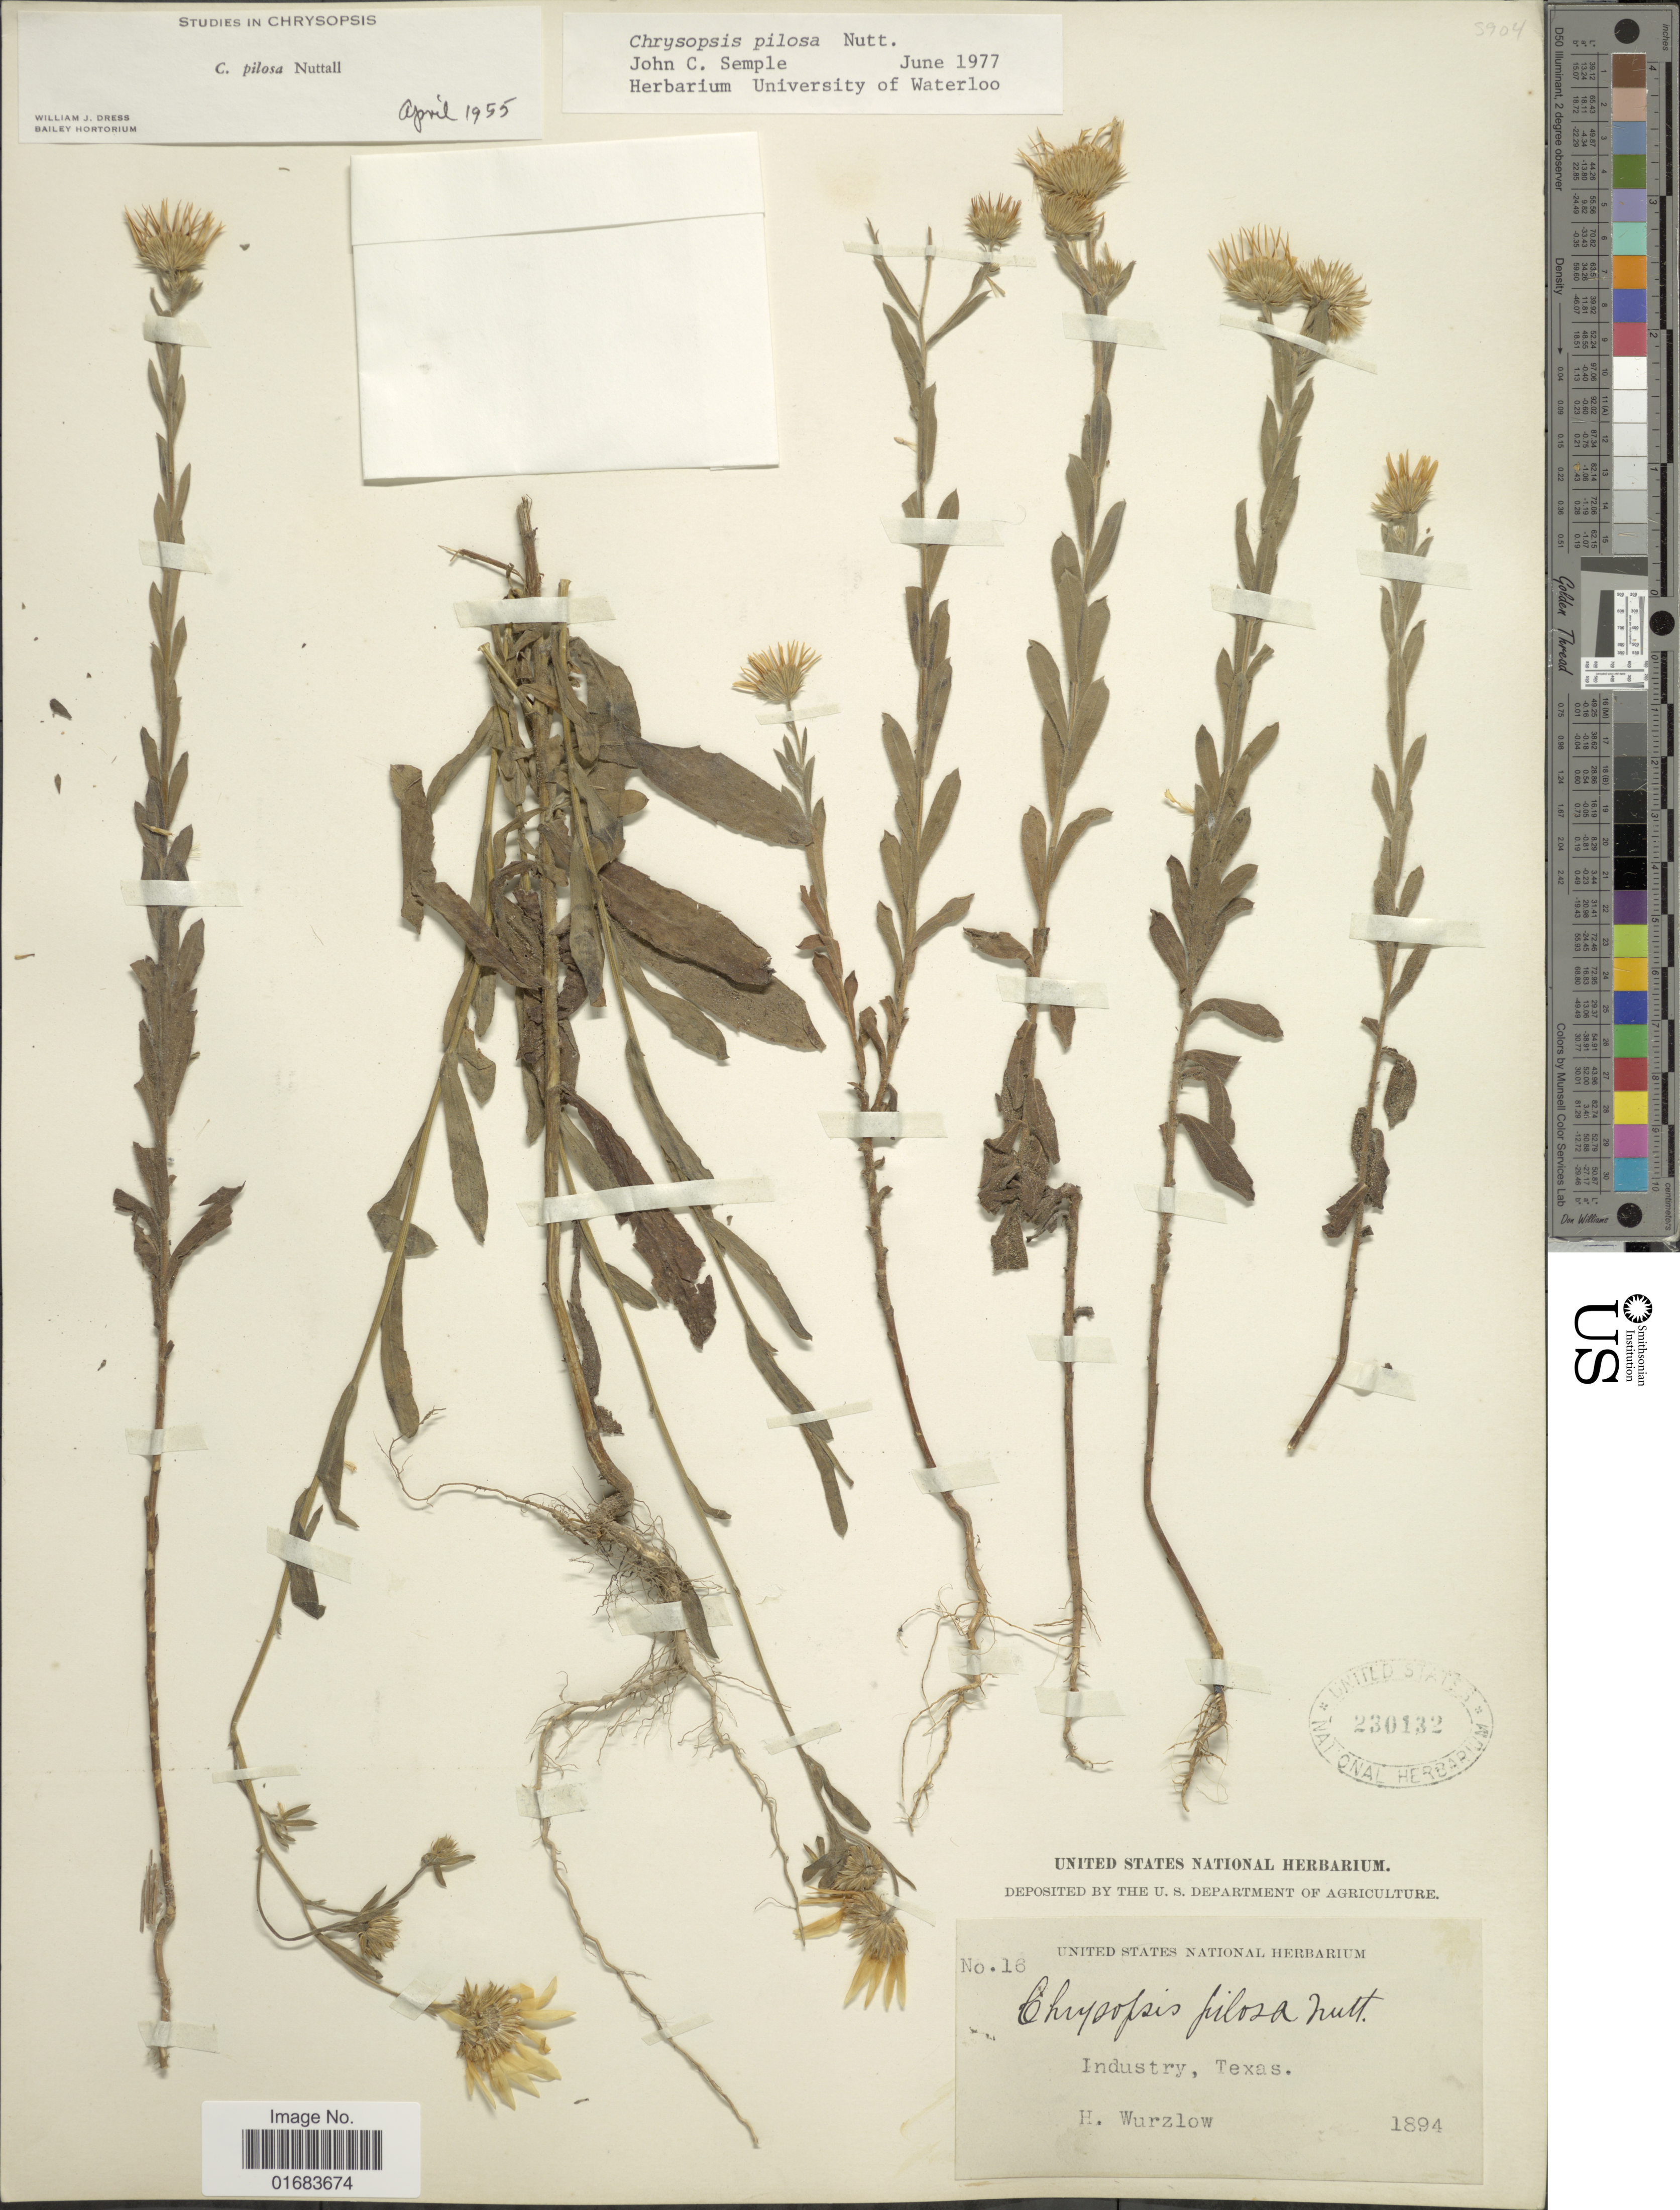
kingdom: Plantae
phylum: Tracheophyta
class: Magnoliopsida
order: Asterales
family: Asteraceae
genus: Chrysopsis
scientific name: Chrysopsis pilosa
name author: Nutt.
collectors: H. Wurzlow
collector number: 16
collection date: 1894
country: United States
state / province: Texas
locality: Industry.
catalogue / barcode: US 230132